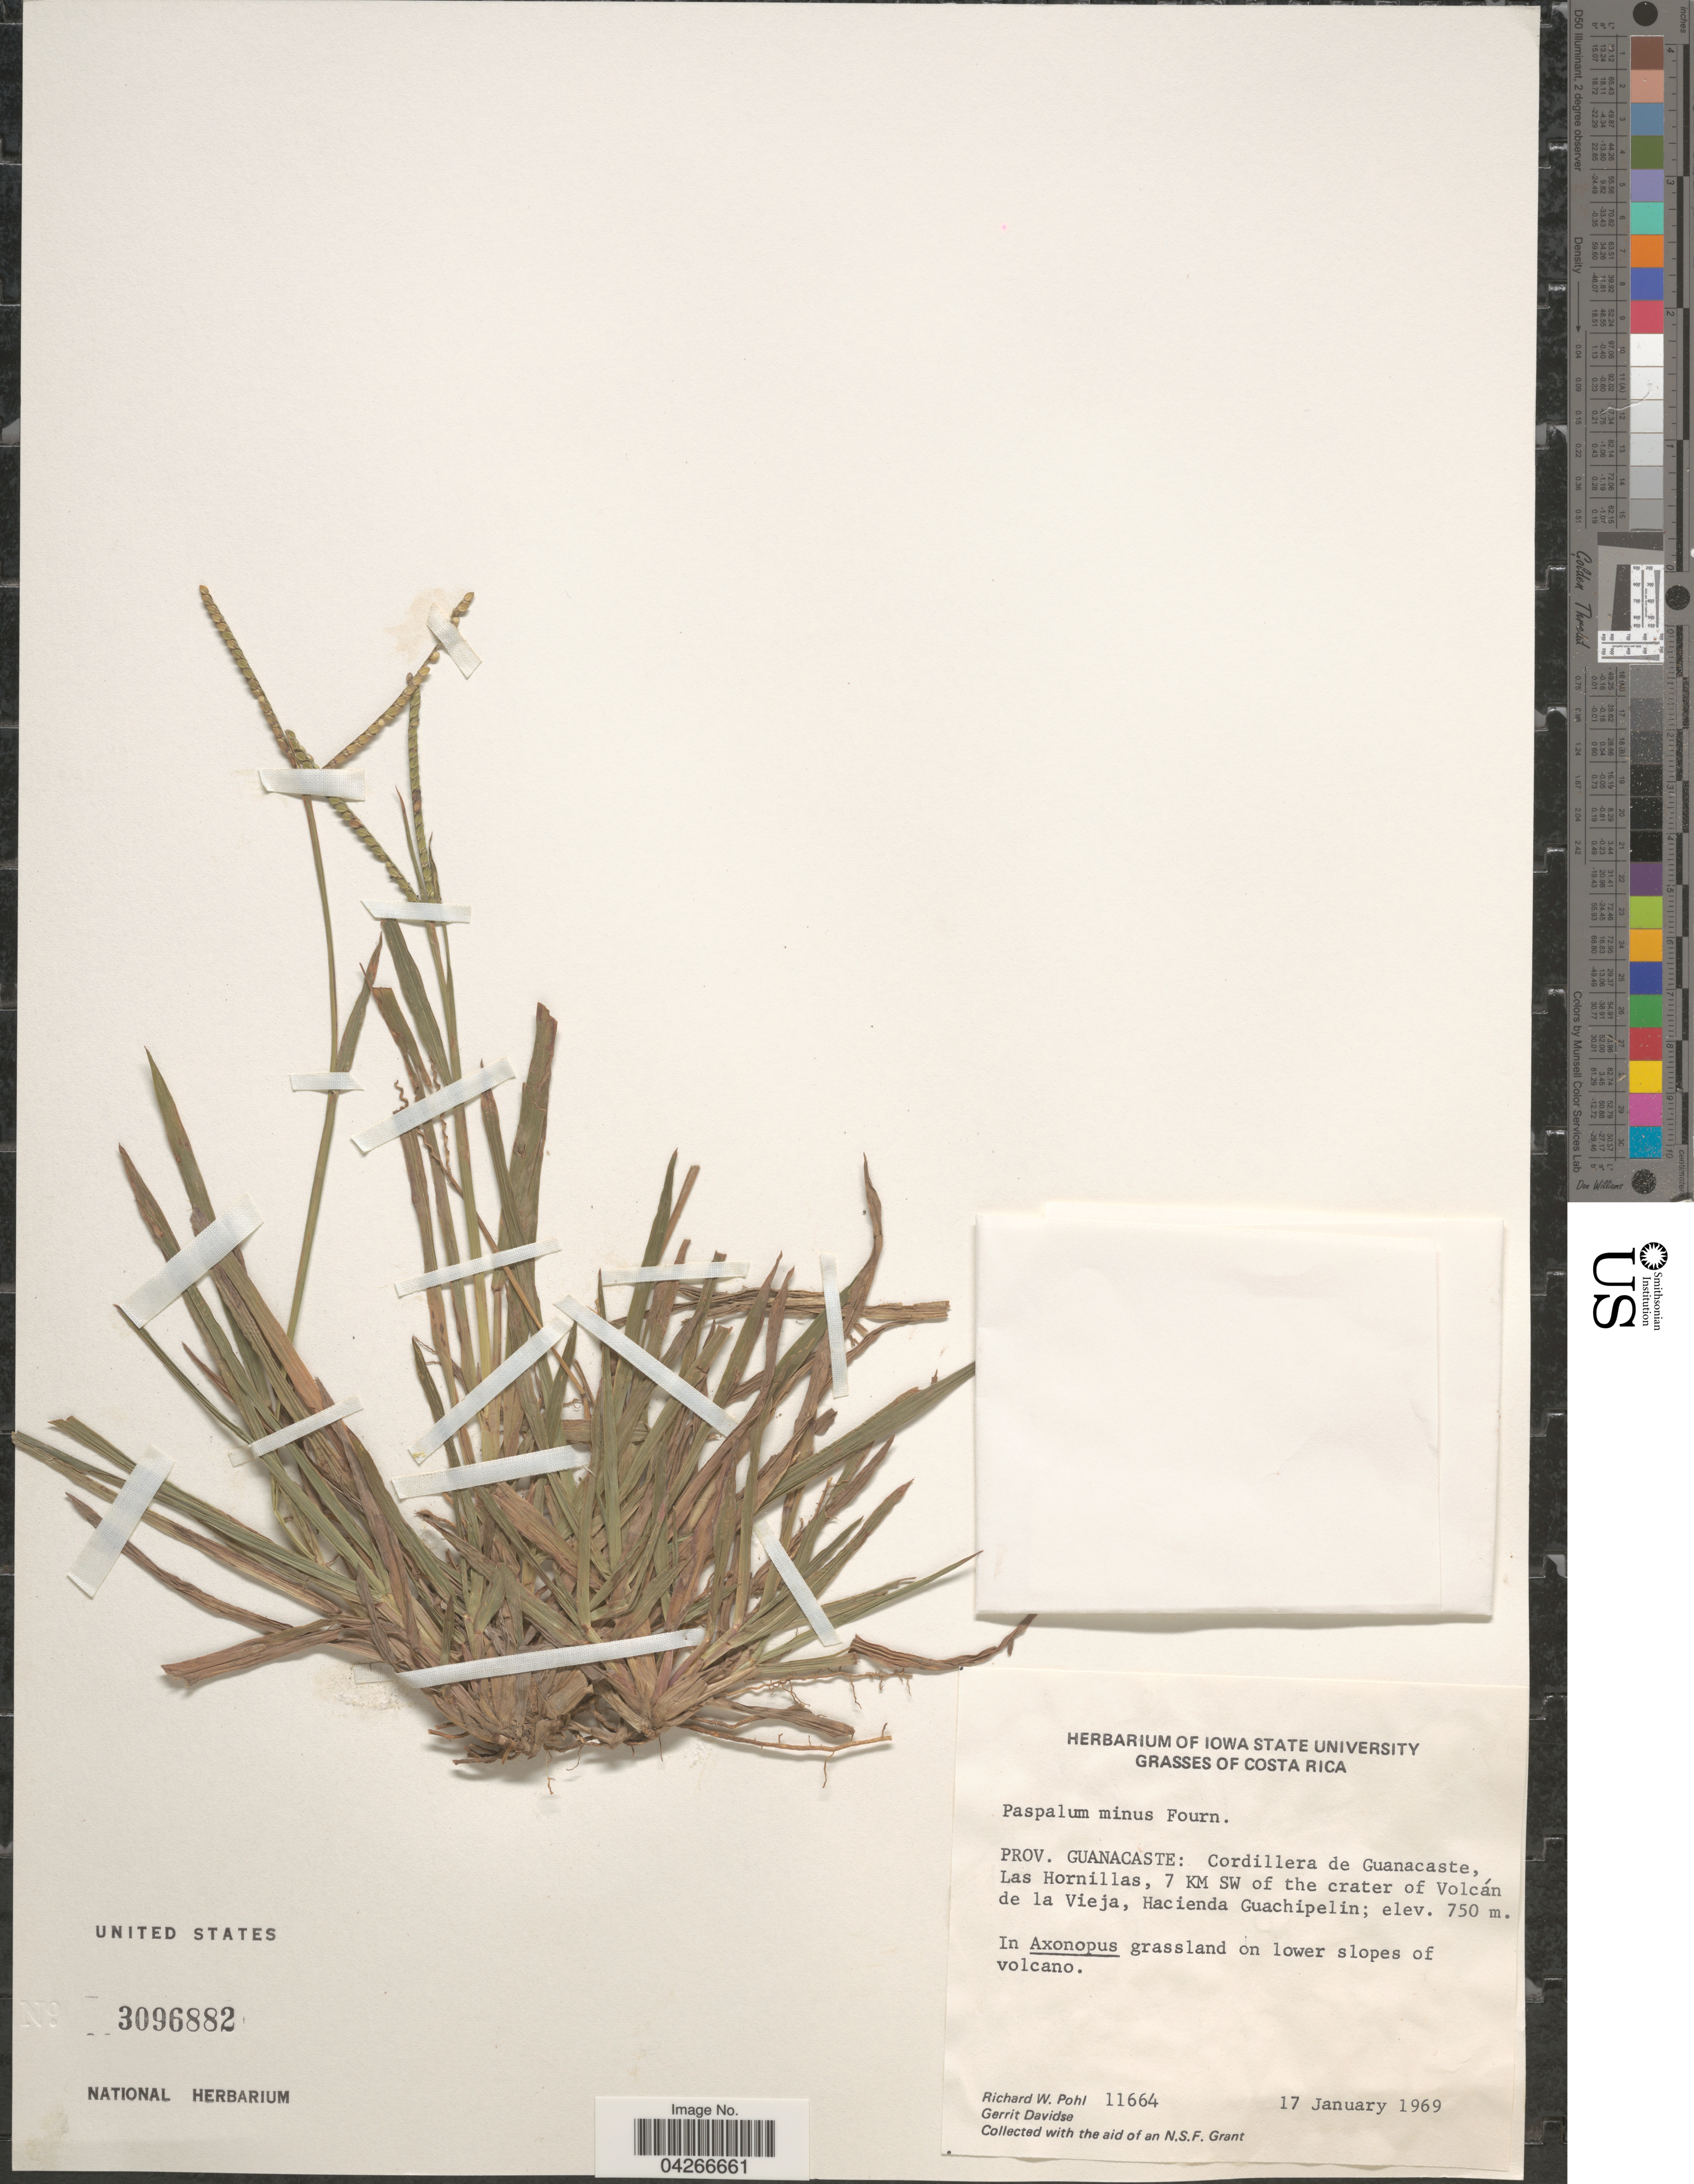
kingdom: Plantae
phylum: Tracheophyta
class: Liliopsida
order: Poales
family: Poaceae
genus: Paspalum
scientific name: Paspalum minus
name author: E. Fourn.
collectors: R. W. Pohl & G. Davidse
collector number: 11664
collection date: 1969-01-17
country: Costa Rica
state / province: Guanacaste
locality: Cordillera de Guanacaste, Las Hornillas, 7 KM SW of the crater of Volcán de la Vieja, Hacienda Guachipelin. On lowers lopes of volcano.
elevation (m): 750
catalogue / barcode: US 3096882